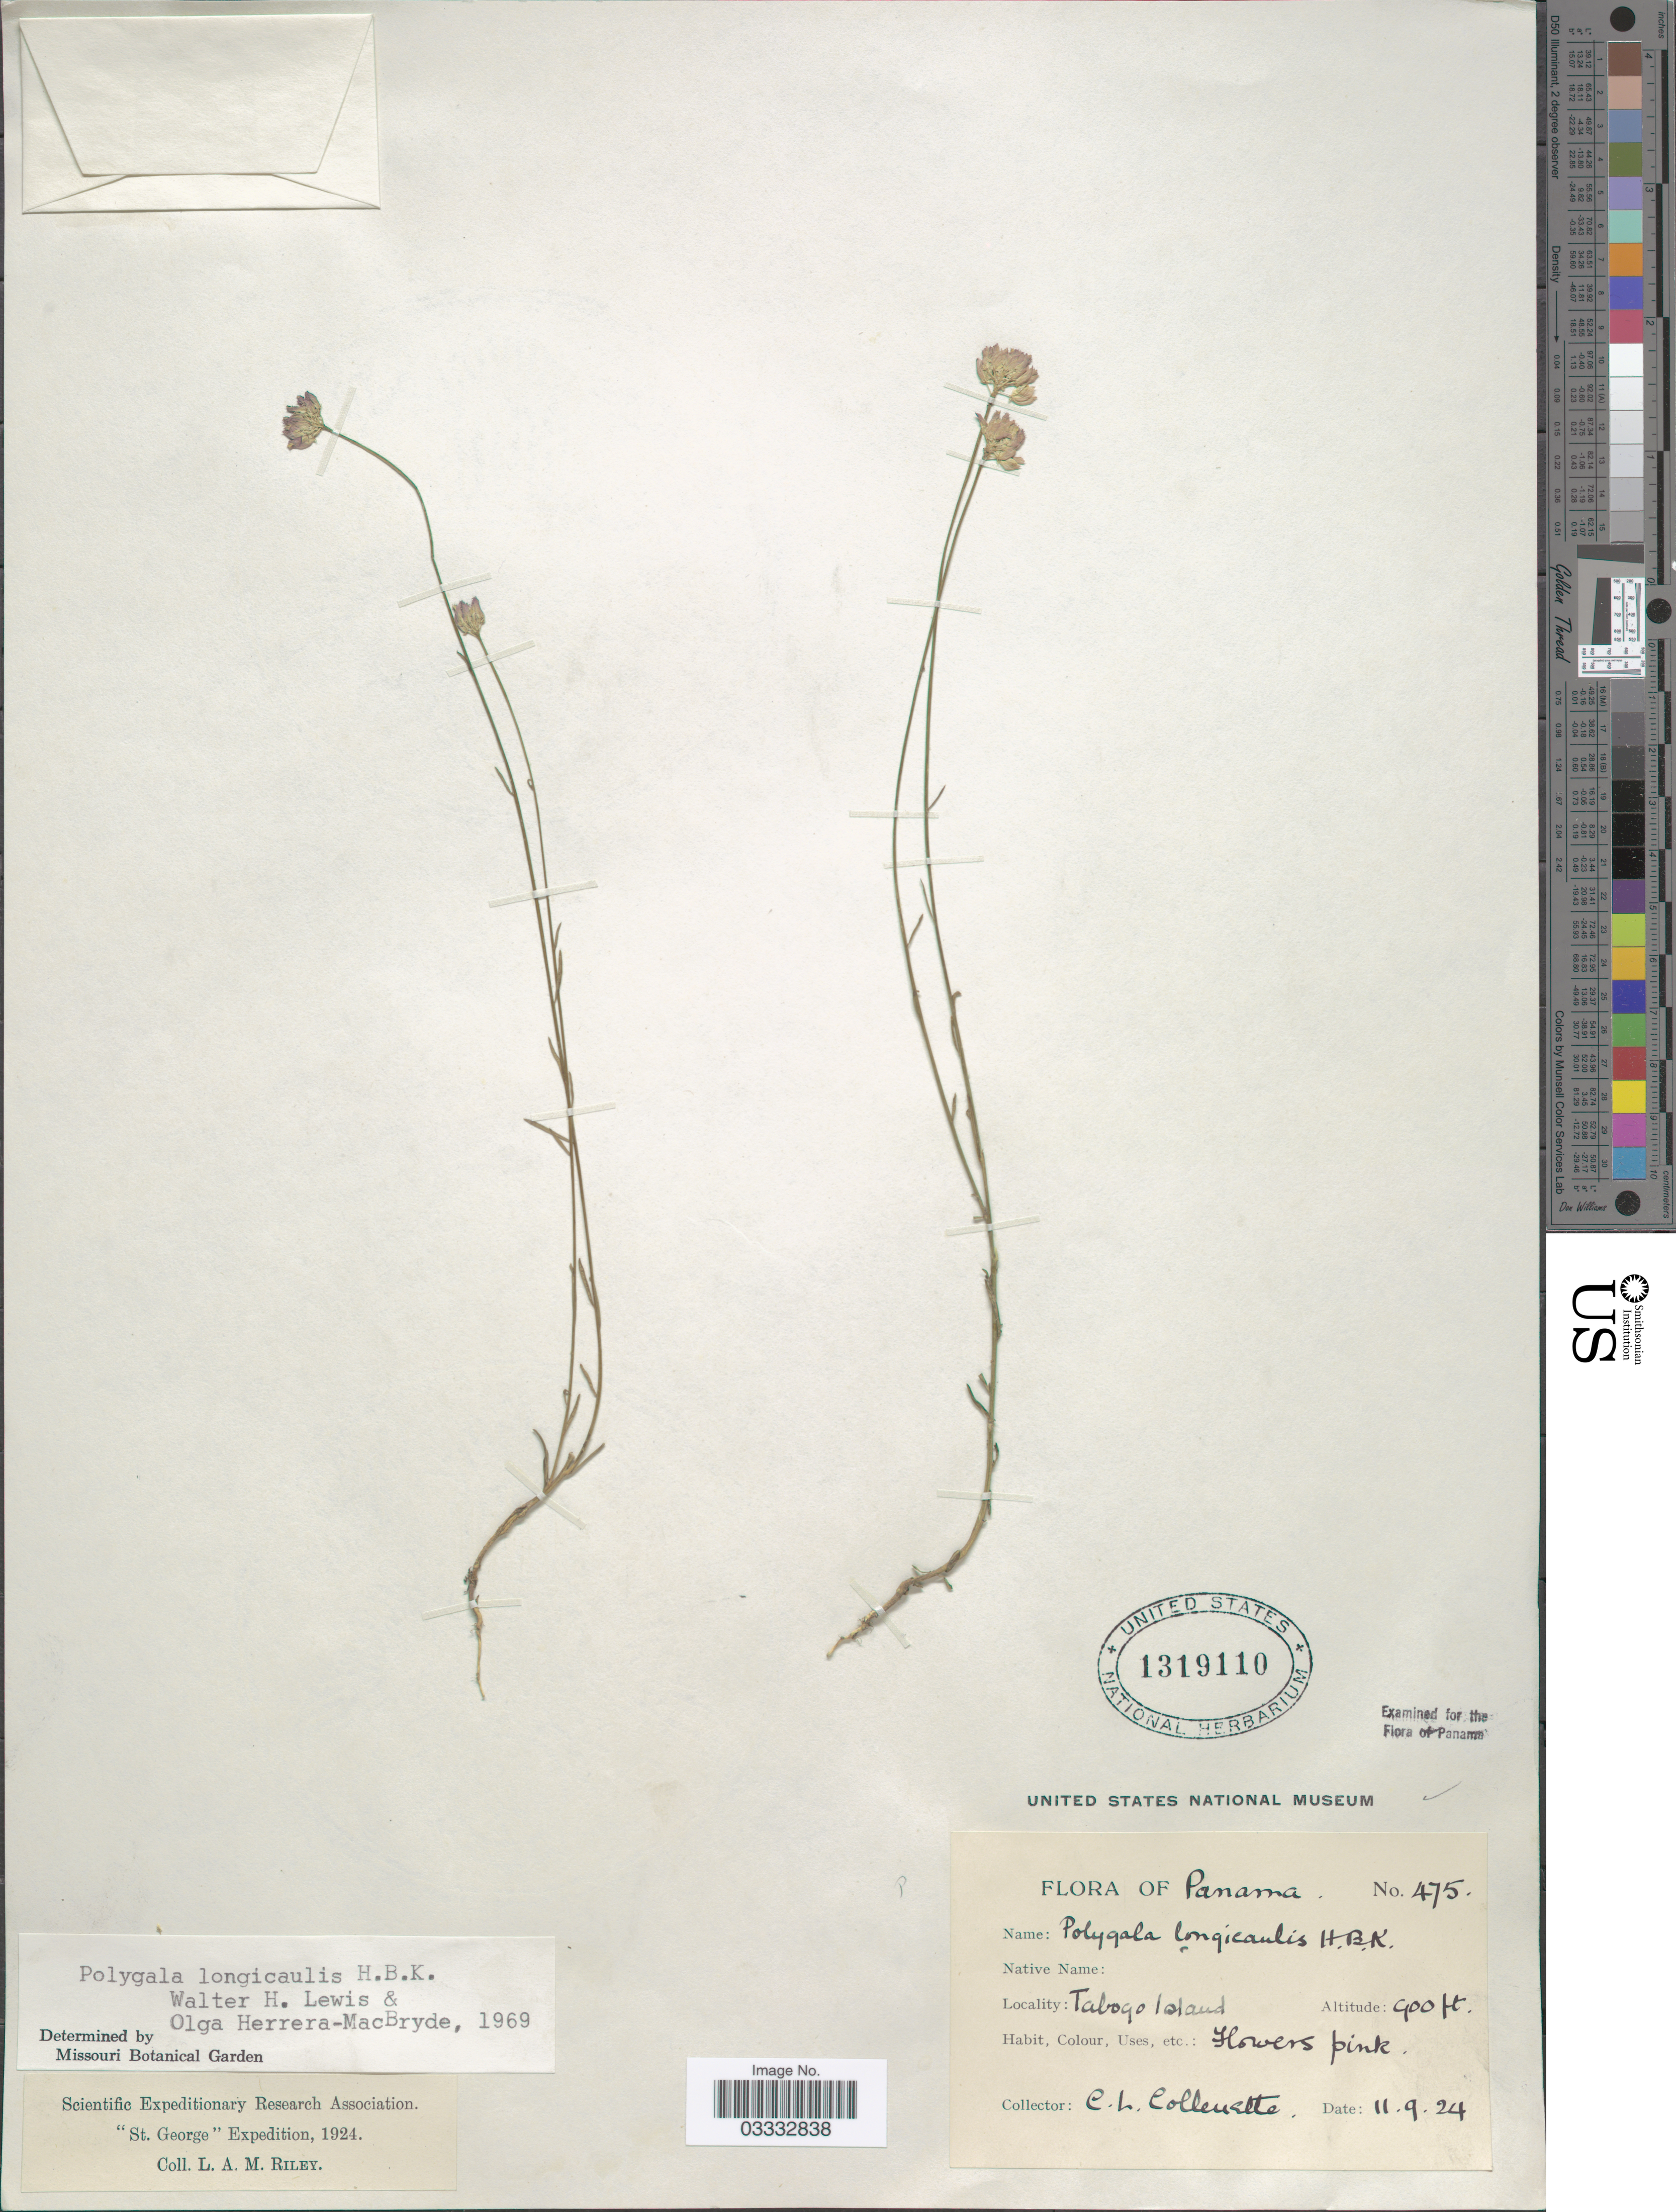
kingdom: Plantae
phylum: Tracheophyta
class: Magnoliopsida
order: Fabales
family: Polygalaceae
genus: Polygala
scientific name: Polygala longicaulis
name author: Kunth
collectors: C. Collenette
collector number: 475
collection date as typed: Transcribed d/m/y: 11/9/24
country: Panama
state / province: Panamá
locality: Taboga Island.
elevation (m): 274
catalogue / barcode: US 1319110